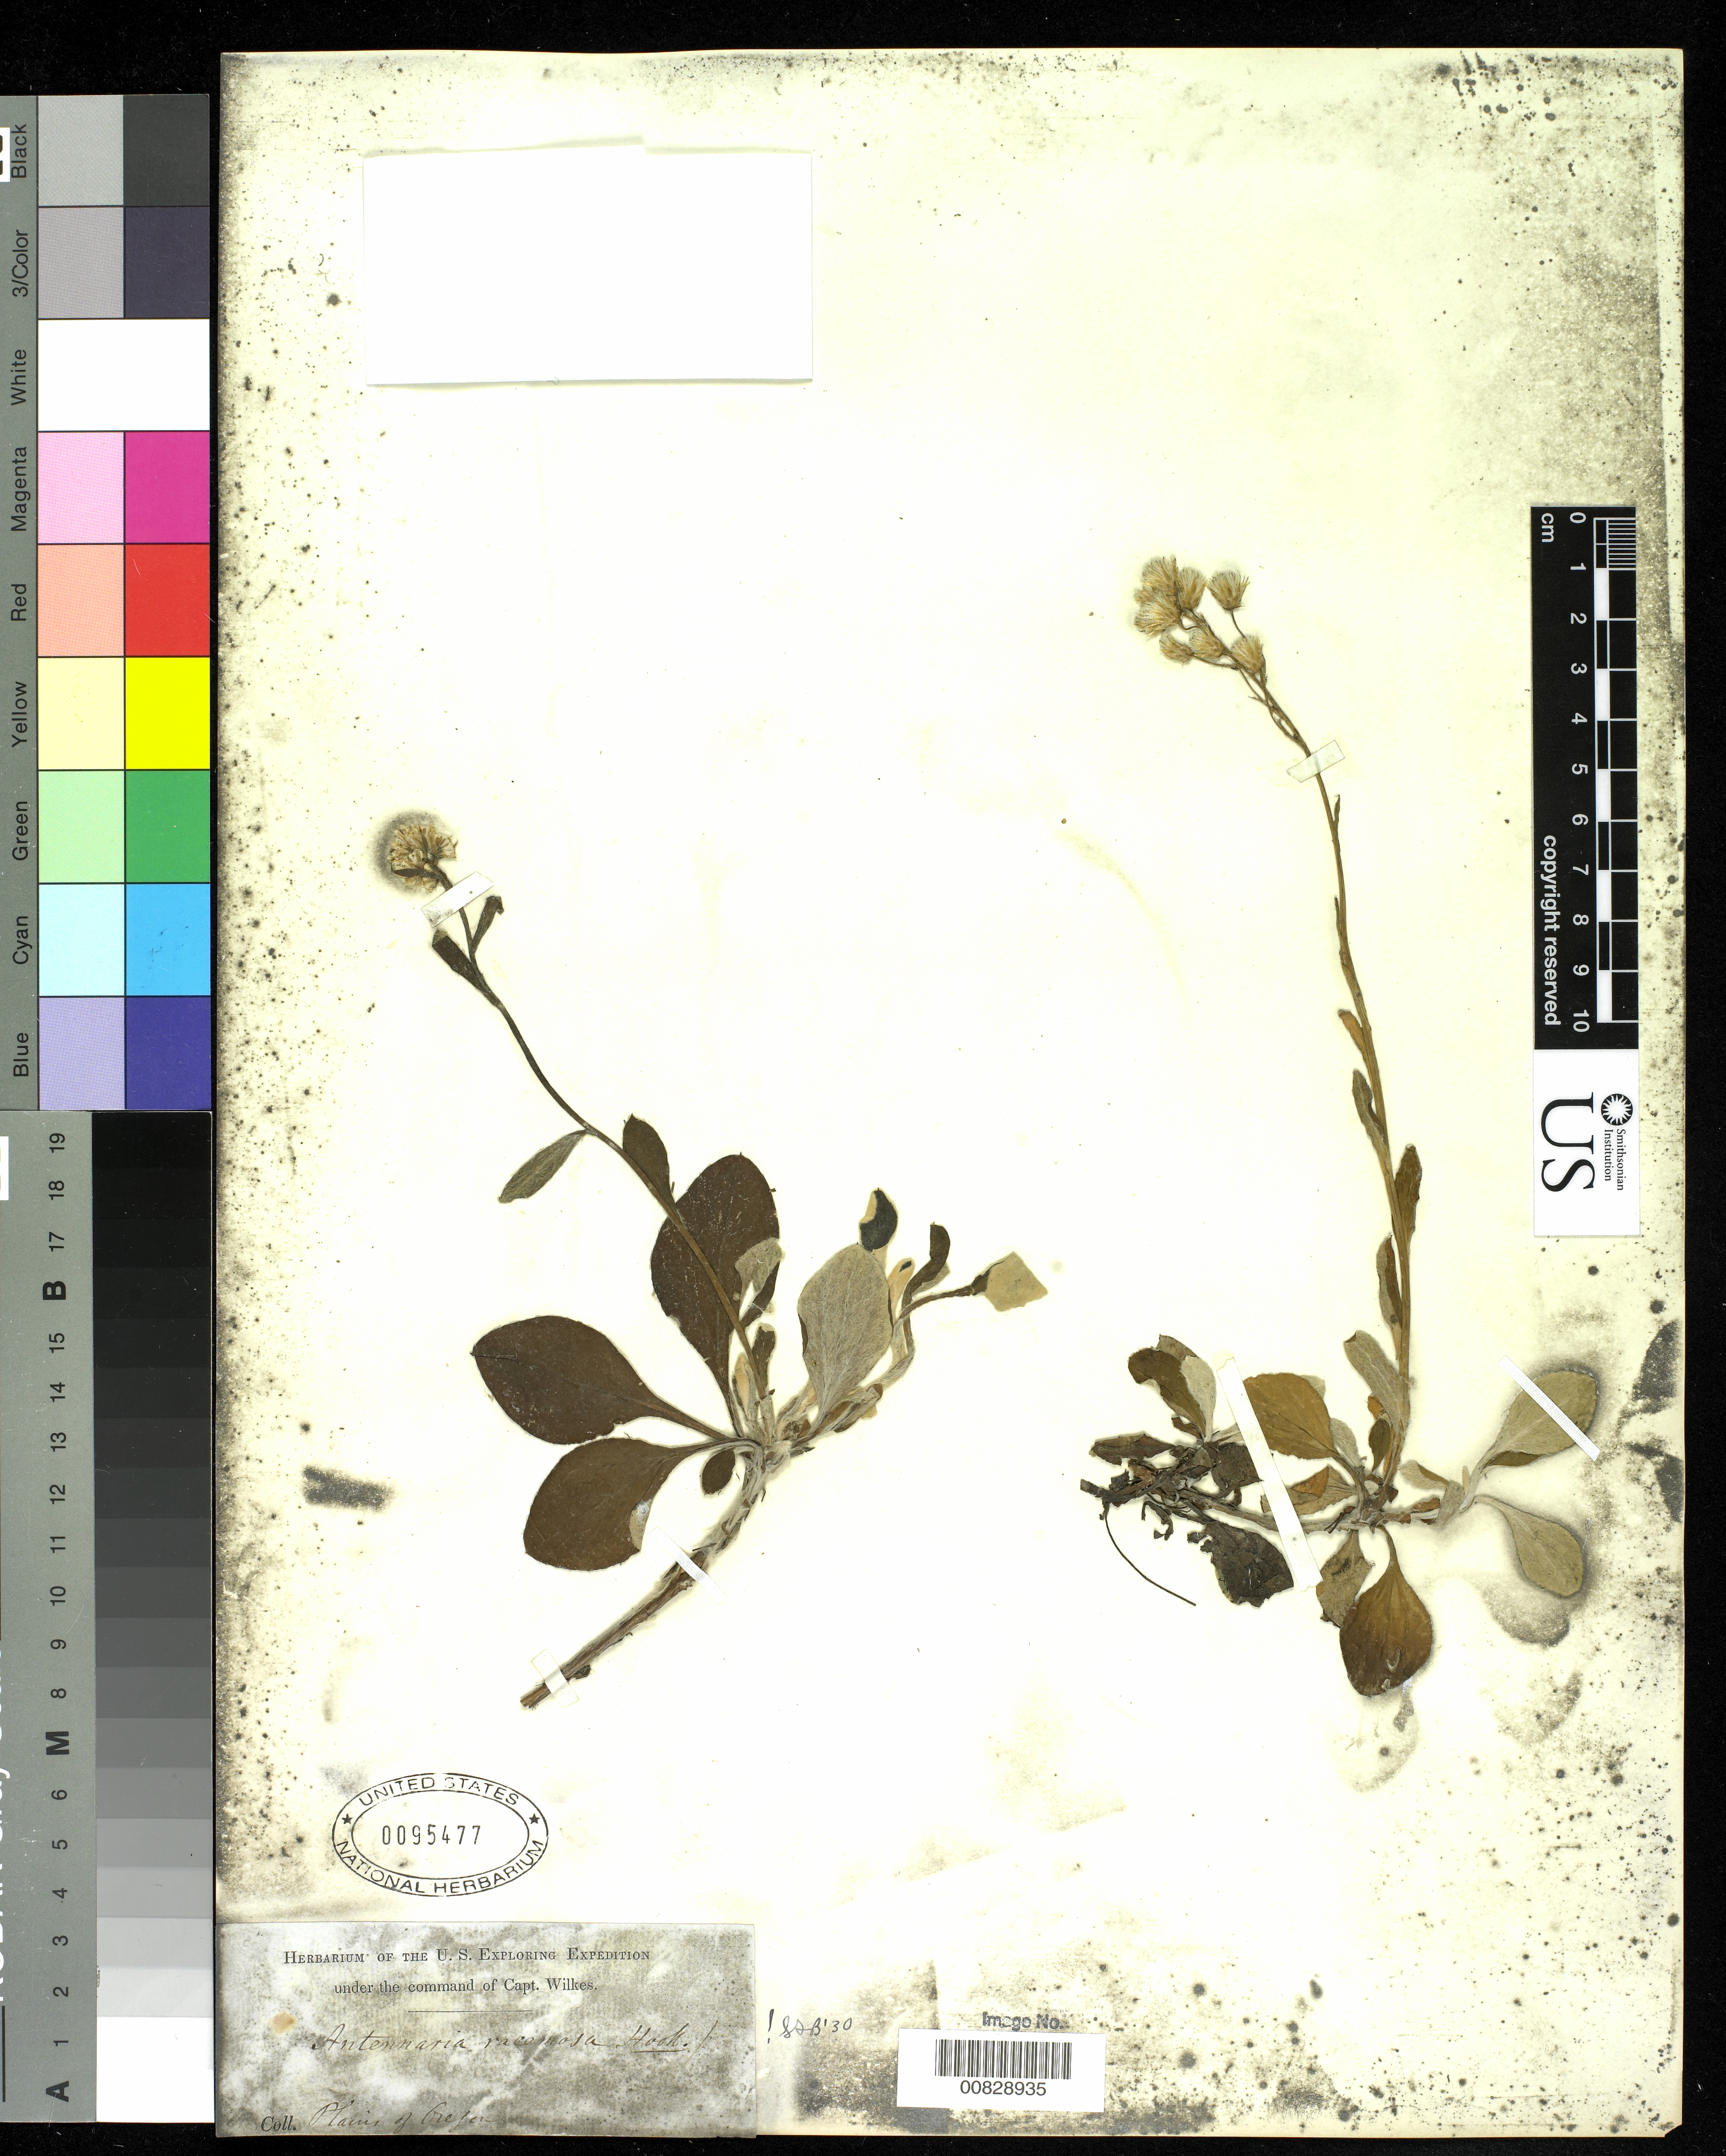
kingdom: Plantae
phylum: Tracheophyta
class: Magnoliopsida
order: Asterales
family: Asteraceae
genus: Antennaria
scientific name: Antennaria racemosa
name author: Hook.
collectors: Wilkes Explor. Exped.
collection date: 1838/1842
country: United States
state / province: Oregon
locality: Plains of Oregon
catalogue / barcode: US 95477